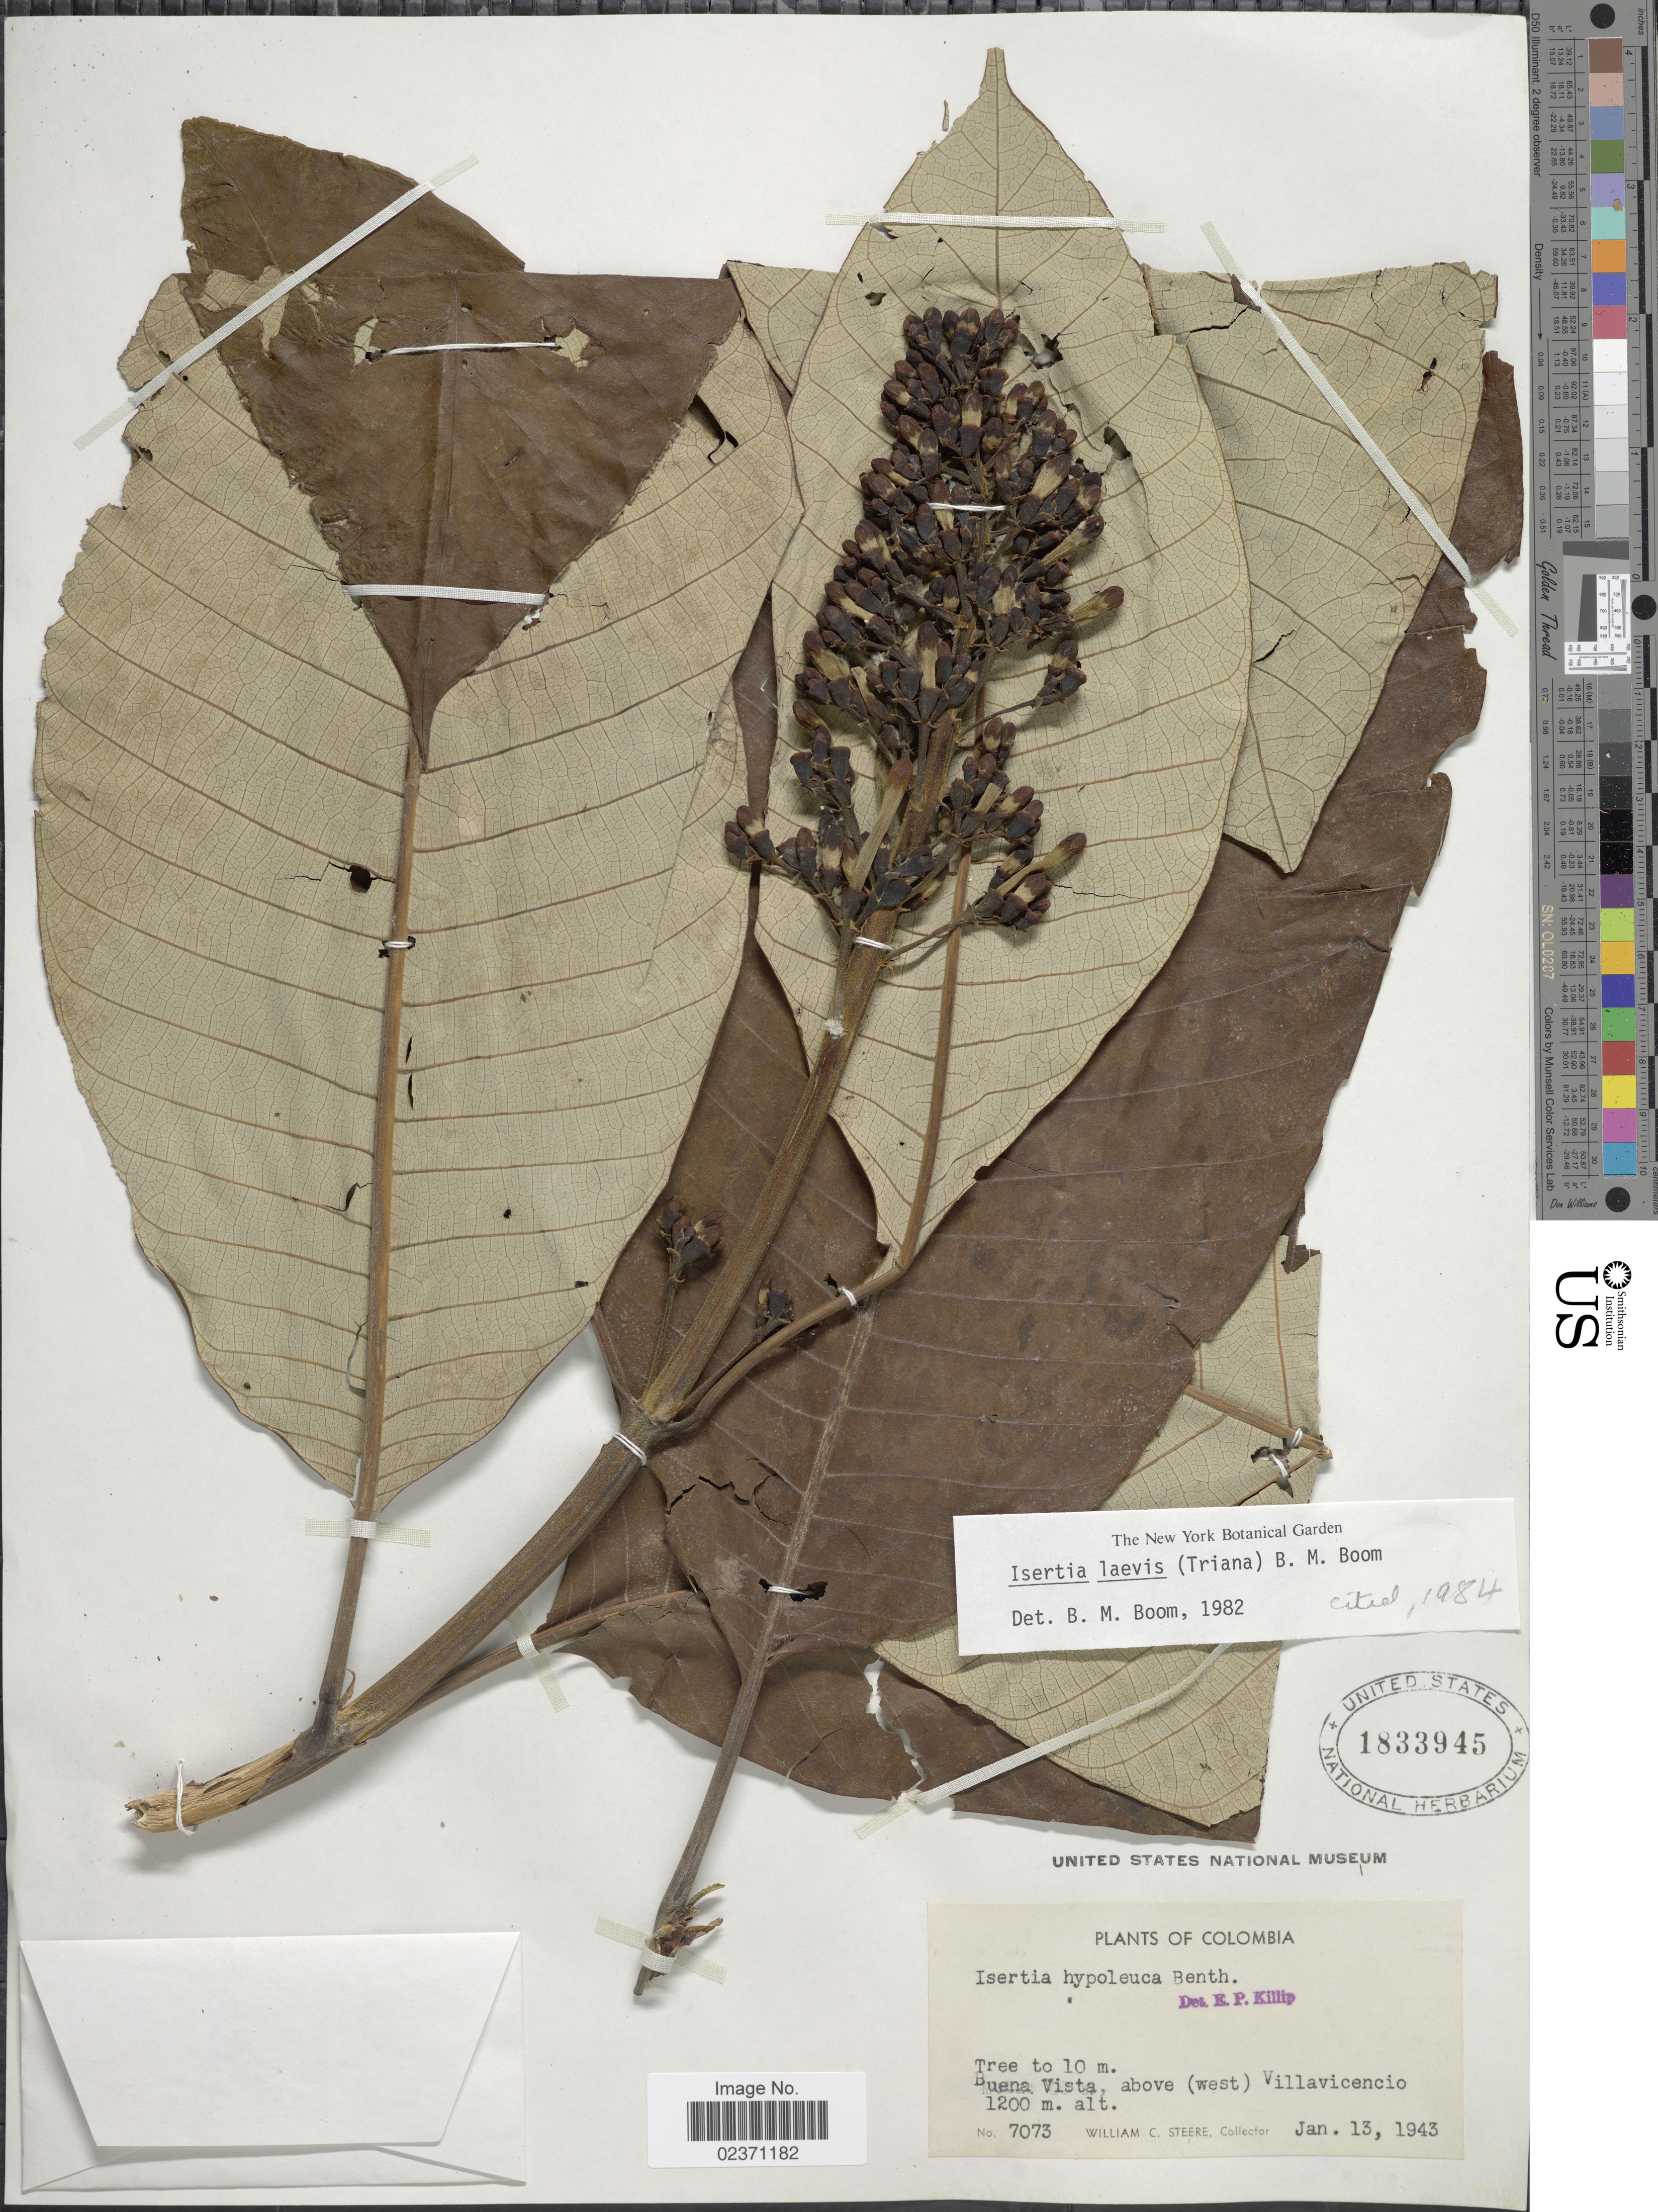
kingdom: Plantae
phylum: Tracheophyta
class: Magnoliopsida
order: Gentianales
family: Rubiaceae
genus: Isertia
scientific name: Isertia laevis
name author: (Triana) B.M. Boom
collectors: W. C. Steere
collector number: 7073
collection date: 1943-01-13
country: Colombia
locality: Buena Vista, above (west) Villavicencio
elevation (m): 1200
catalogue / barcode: US 1833945